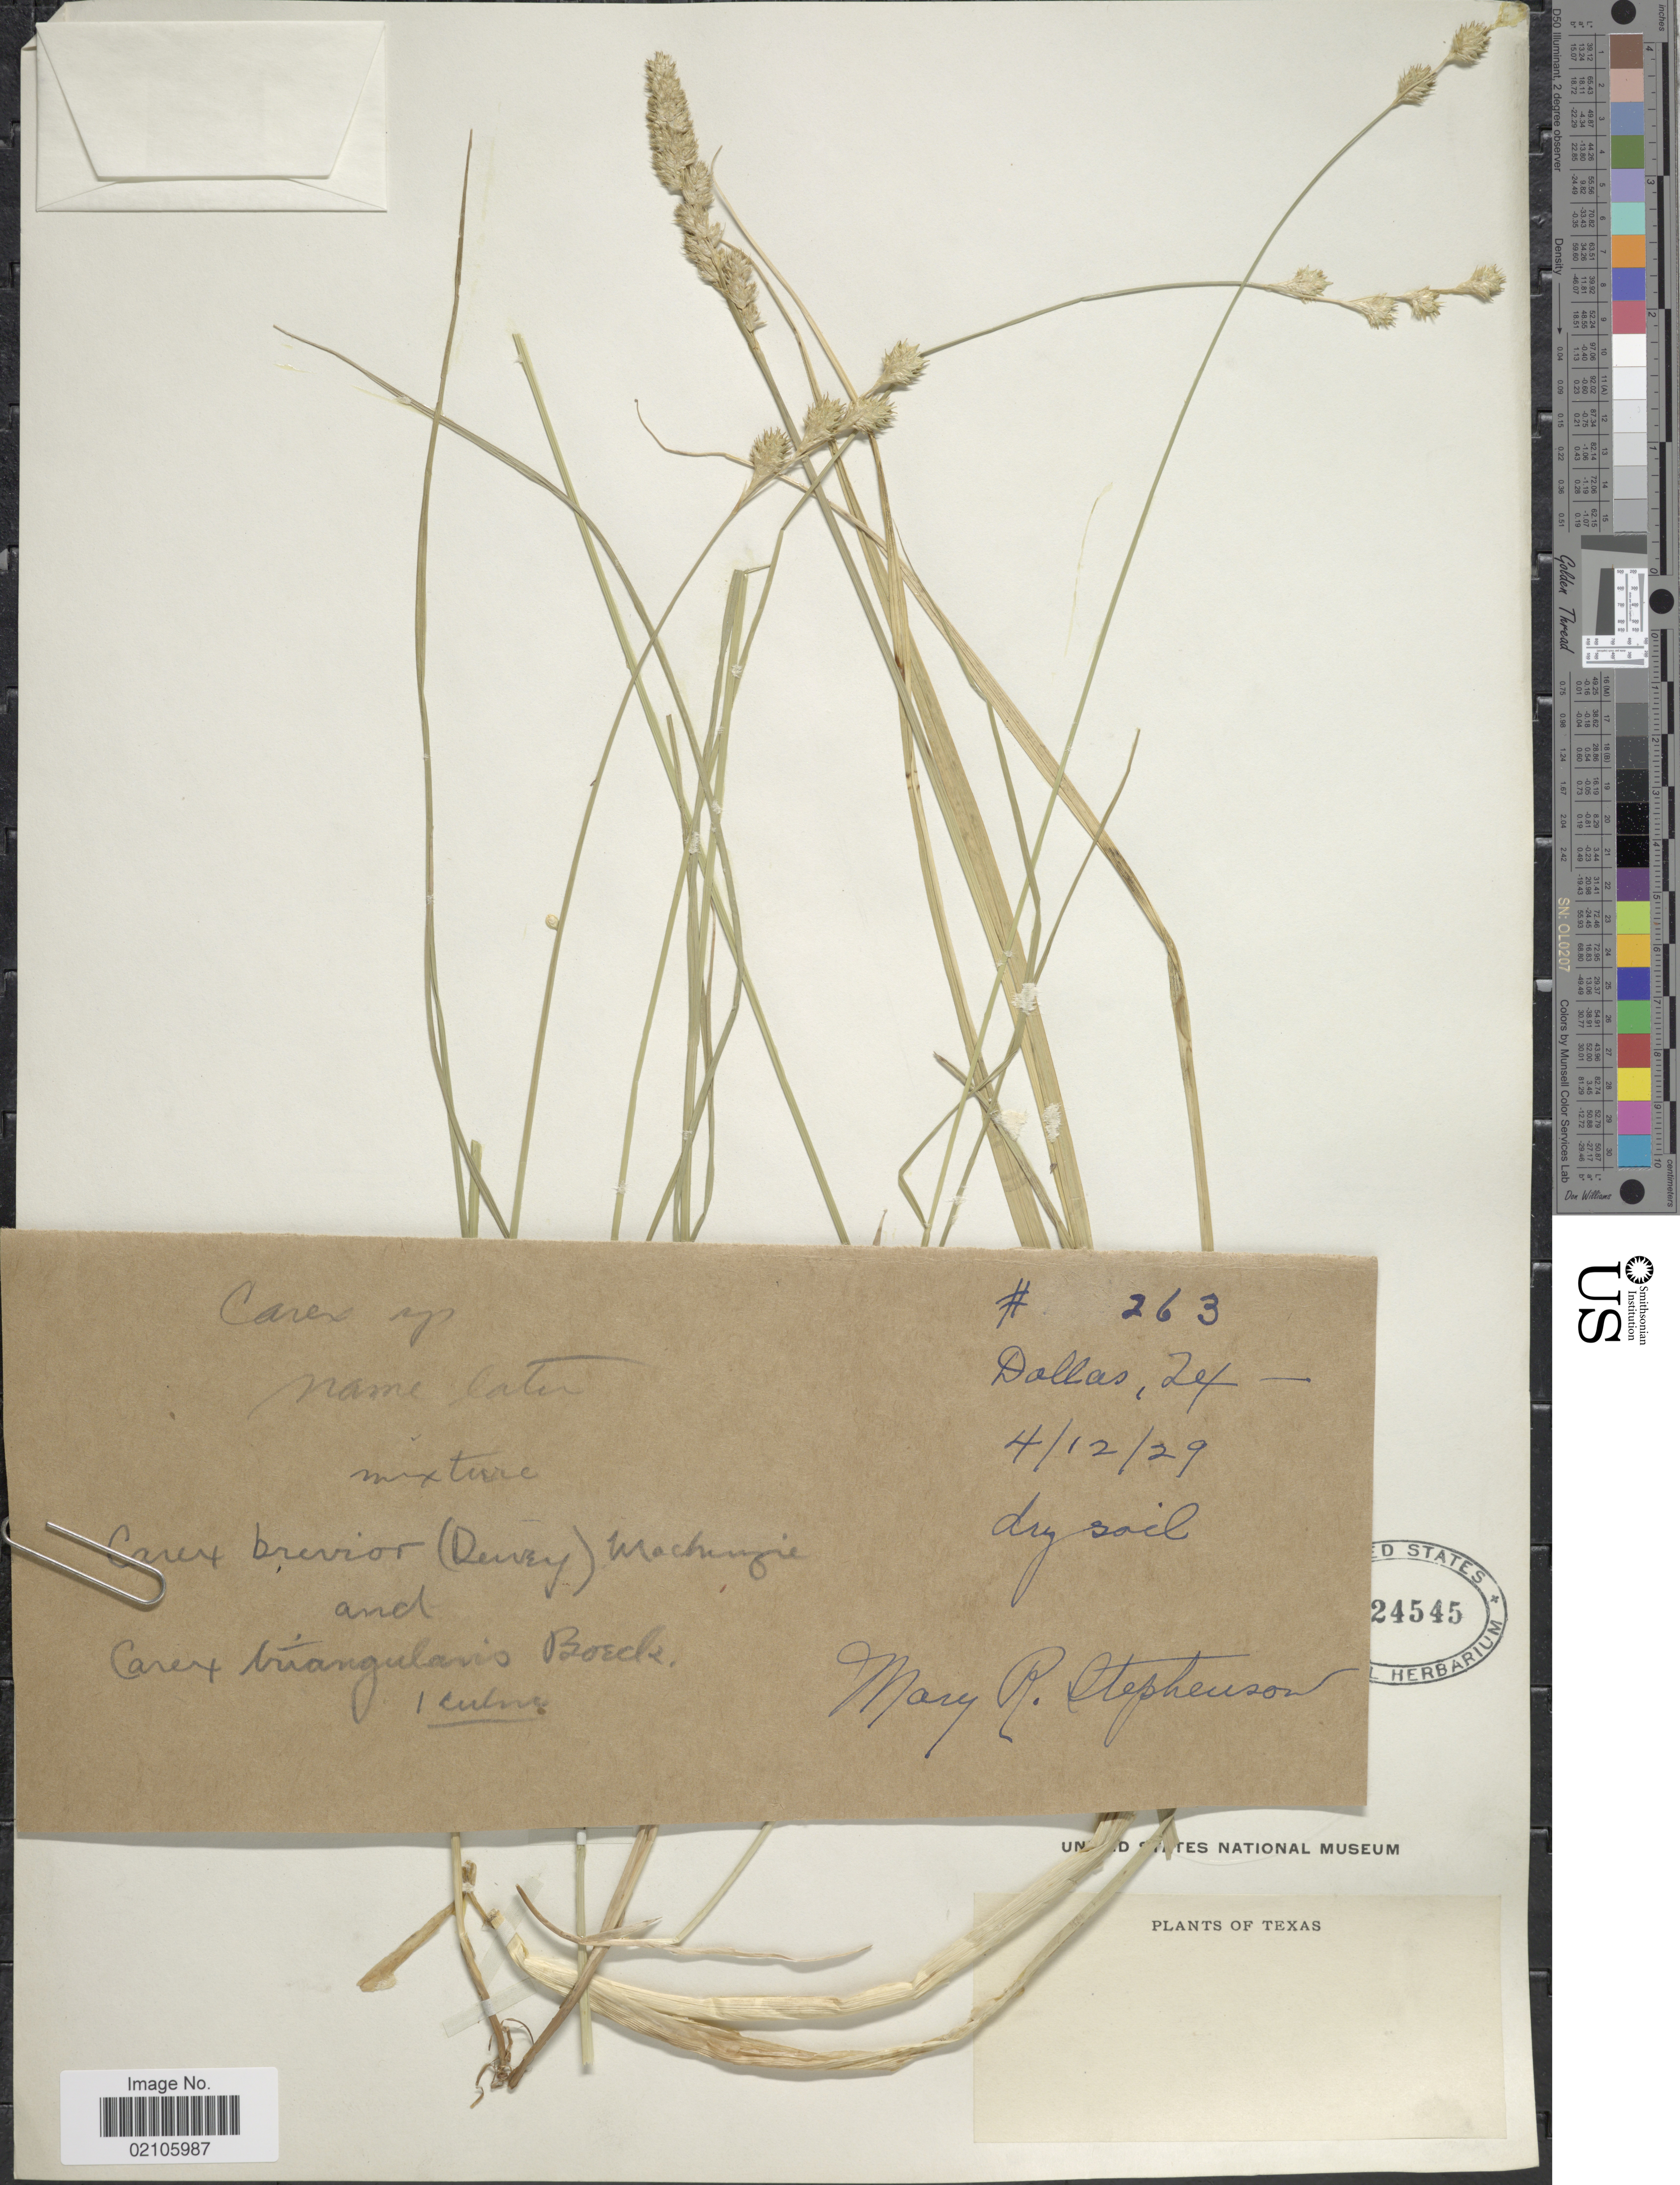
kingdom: Plantae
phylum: Tracheophyta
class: Liliopsida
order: Poales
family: Cyperaceae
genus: Carex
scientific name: Carex brevior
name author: (Dewey) Mack. ex Lunell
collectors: M. Stephenson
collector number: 263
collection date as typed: Transcribed d/m/y: 12/4/29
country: United States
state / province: Texas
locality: Dallas, dry soil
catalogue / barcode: US 24545